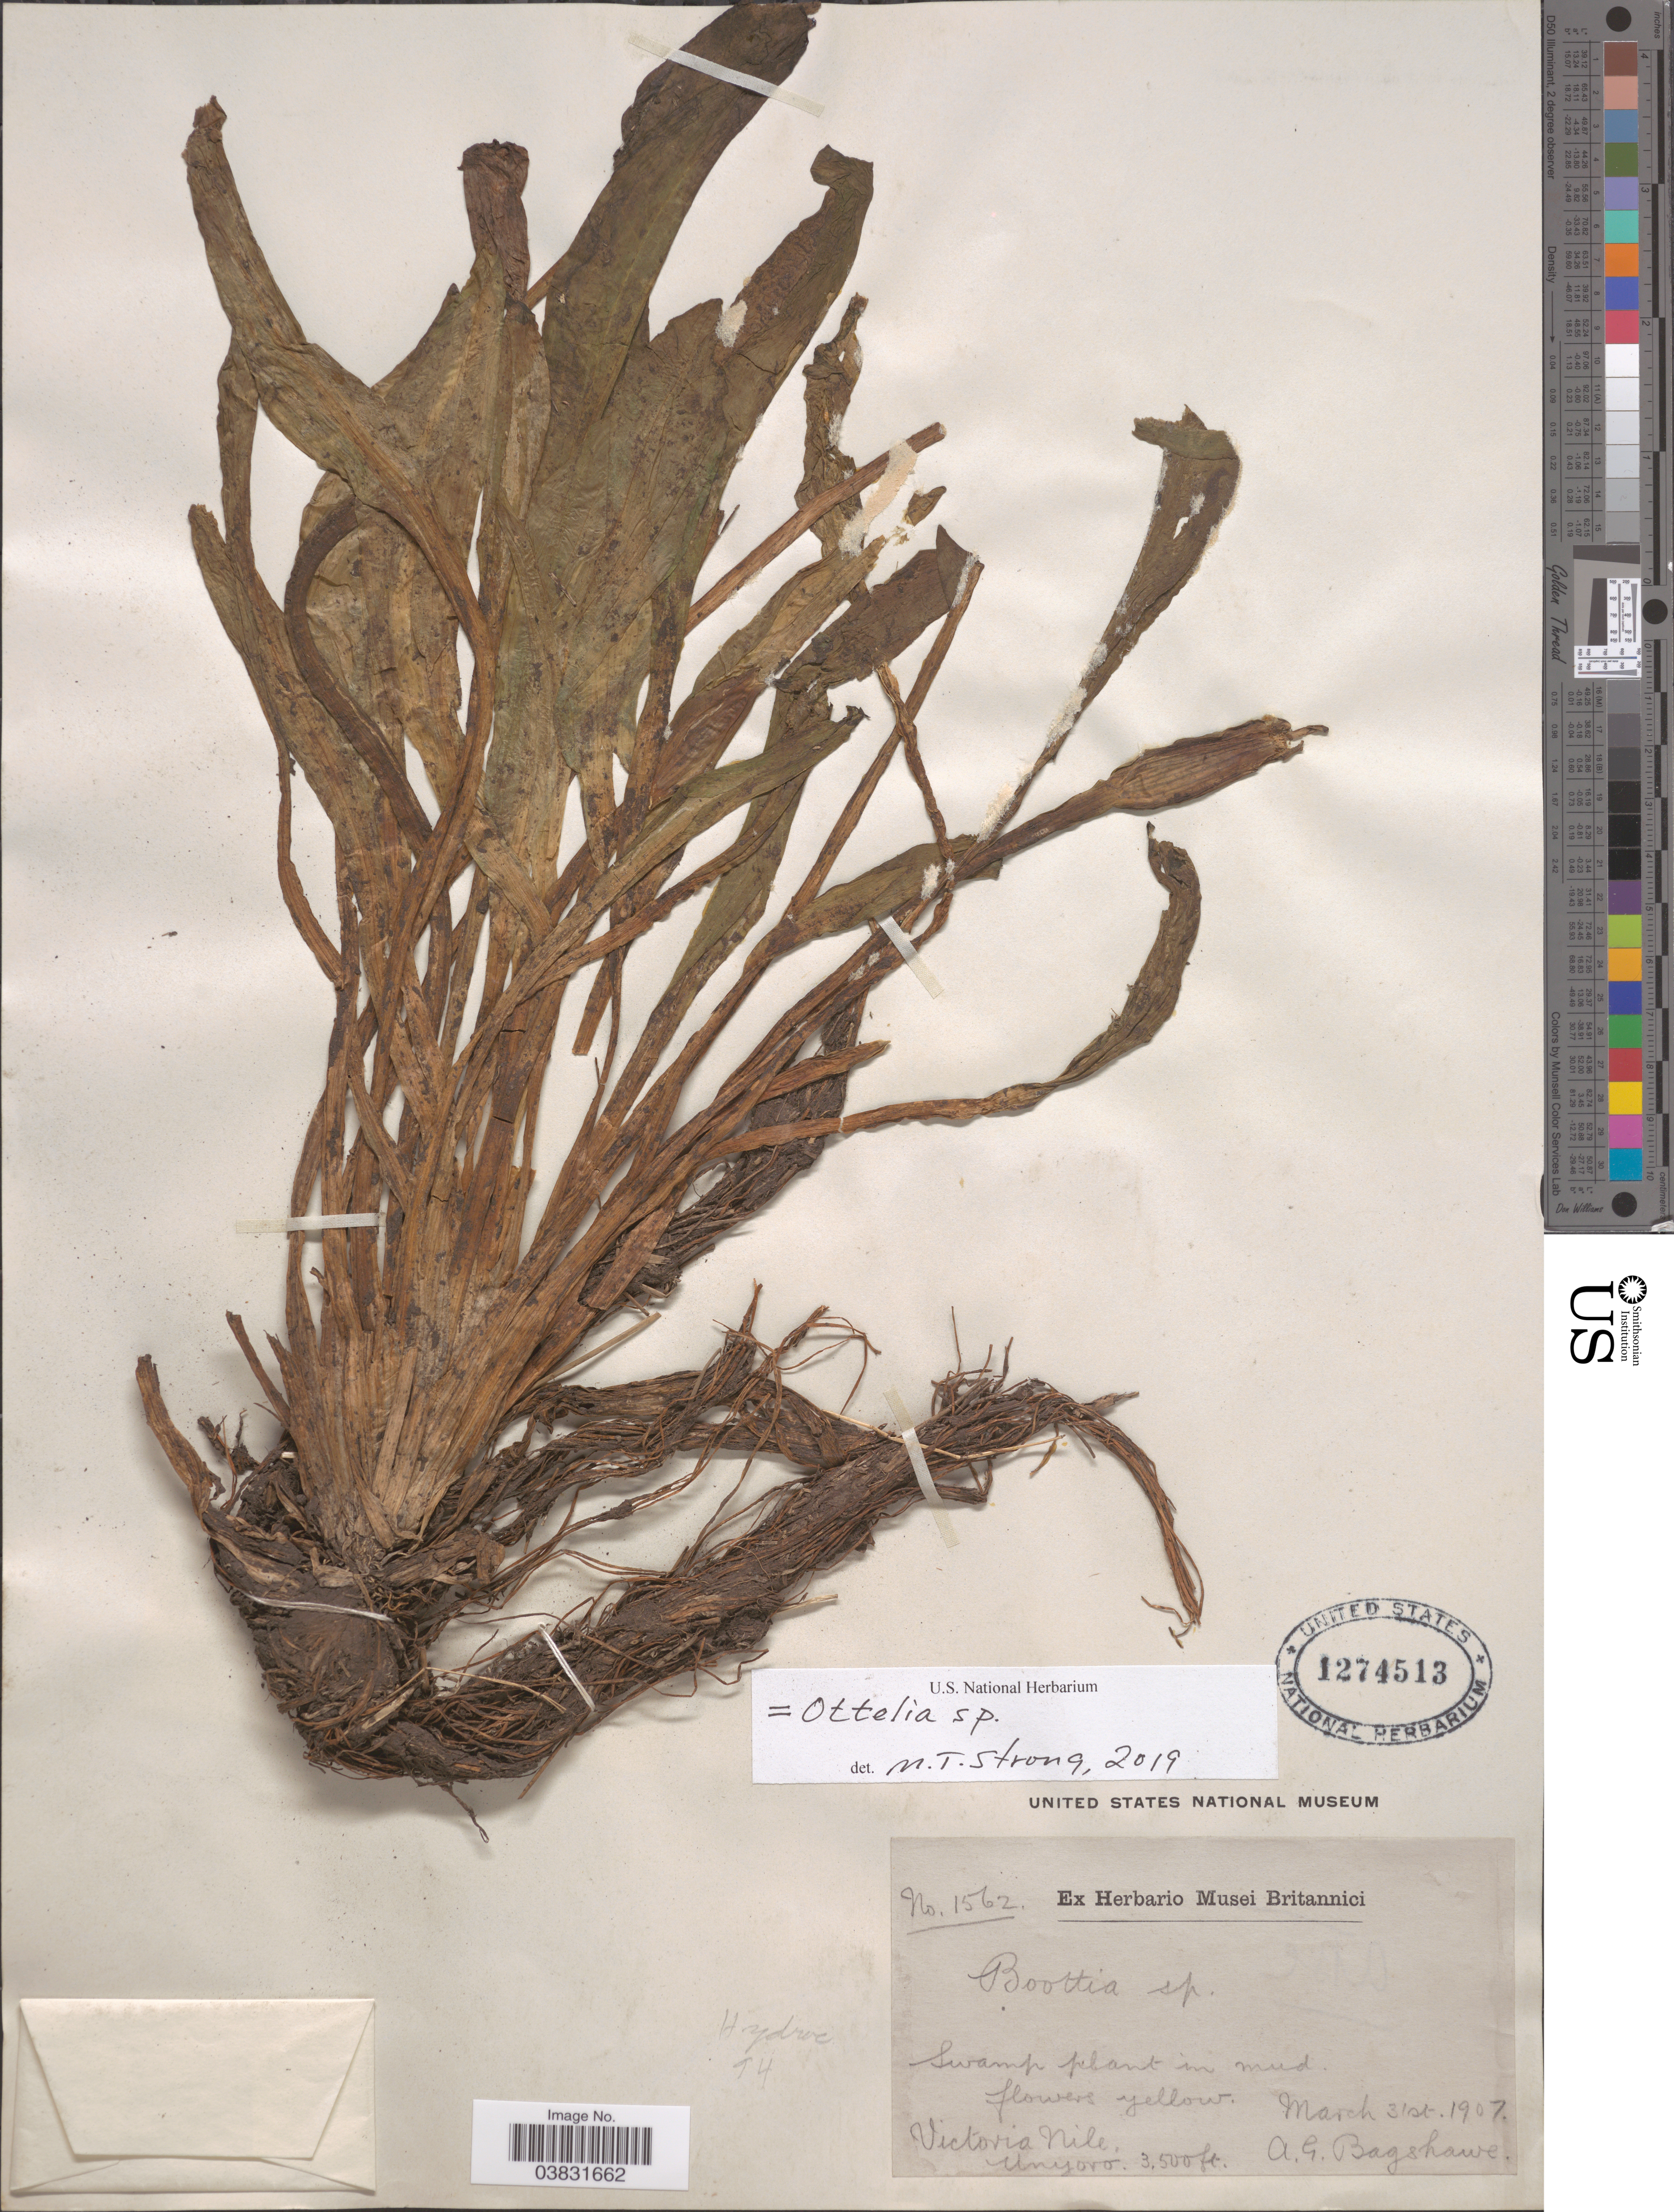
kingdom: Plantae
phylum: Tracheophyta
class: Liliopsida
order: Alismatales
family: Hydrocharitaceae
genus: Ottelia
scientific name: Ottelia sp.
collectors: A. Bagshawe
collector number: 1562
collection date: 1907-03-31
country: Uganda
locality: Victoria Nile, Unyoro.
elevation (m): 1067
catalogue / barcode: US 1274513